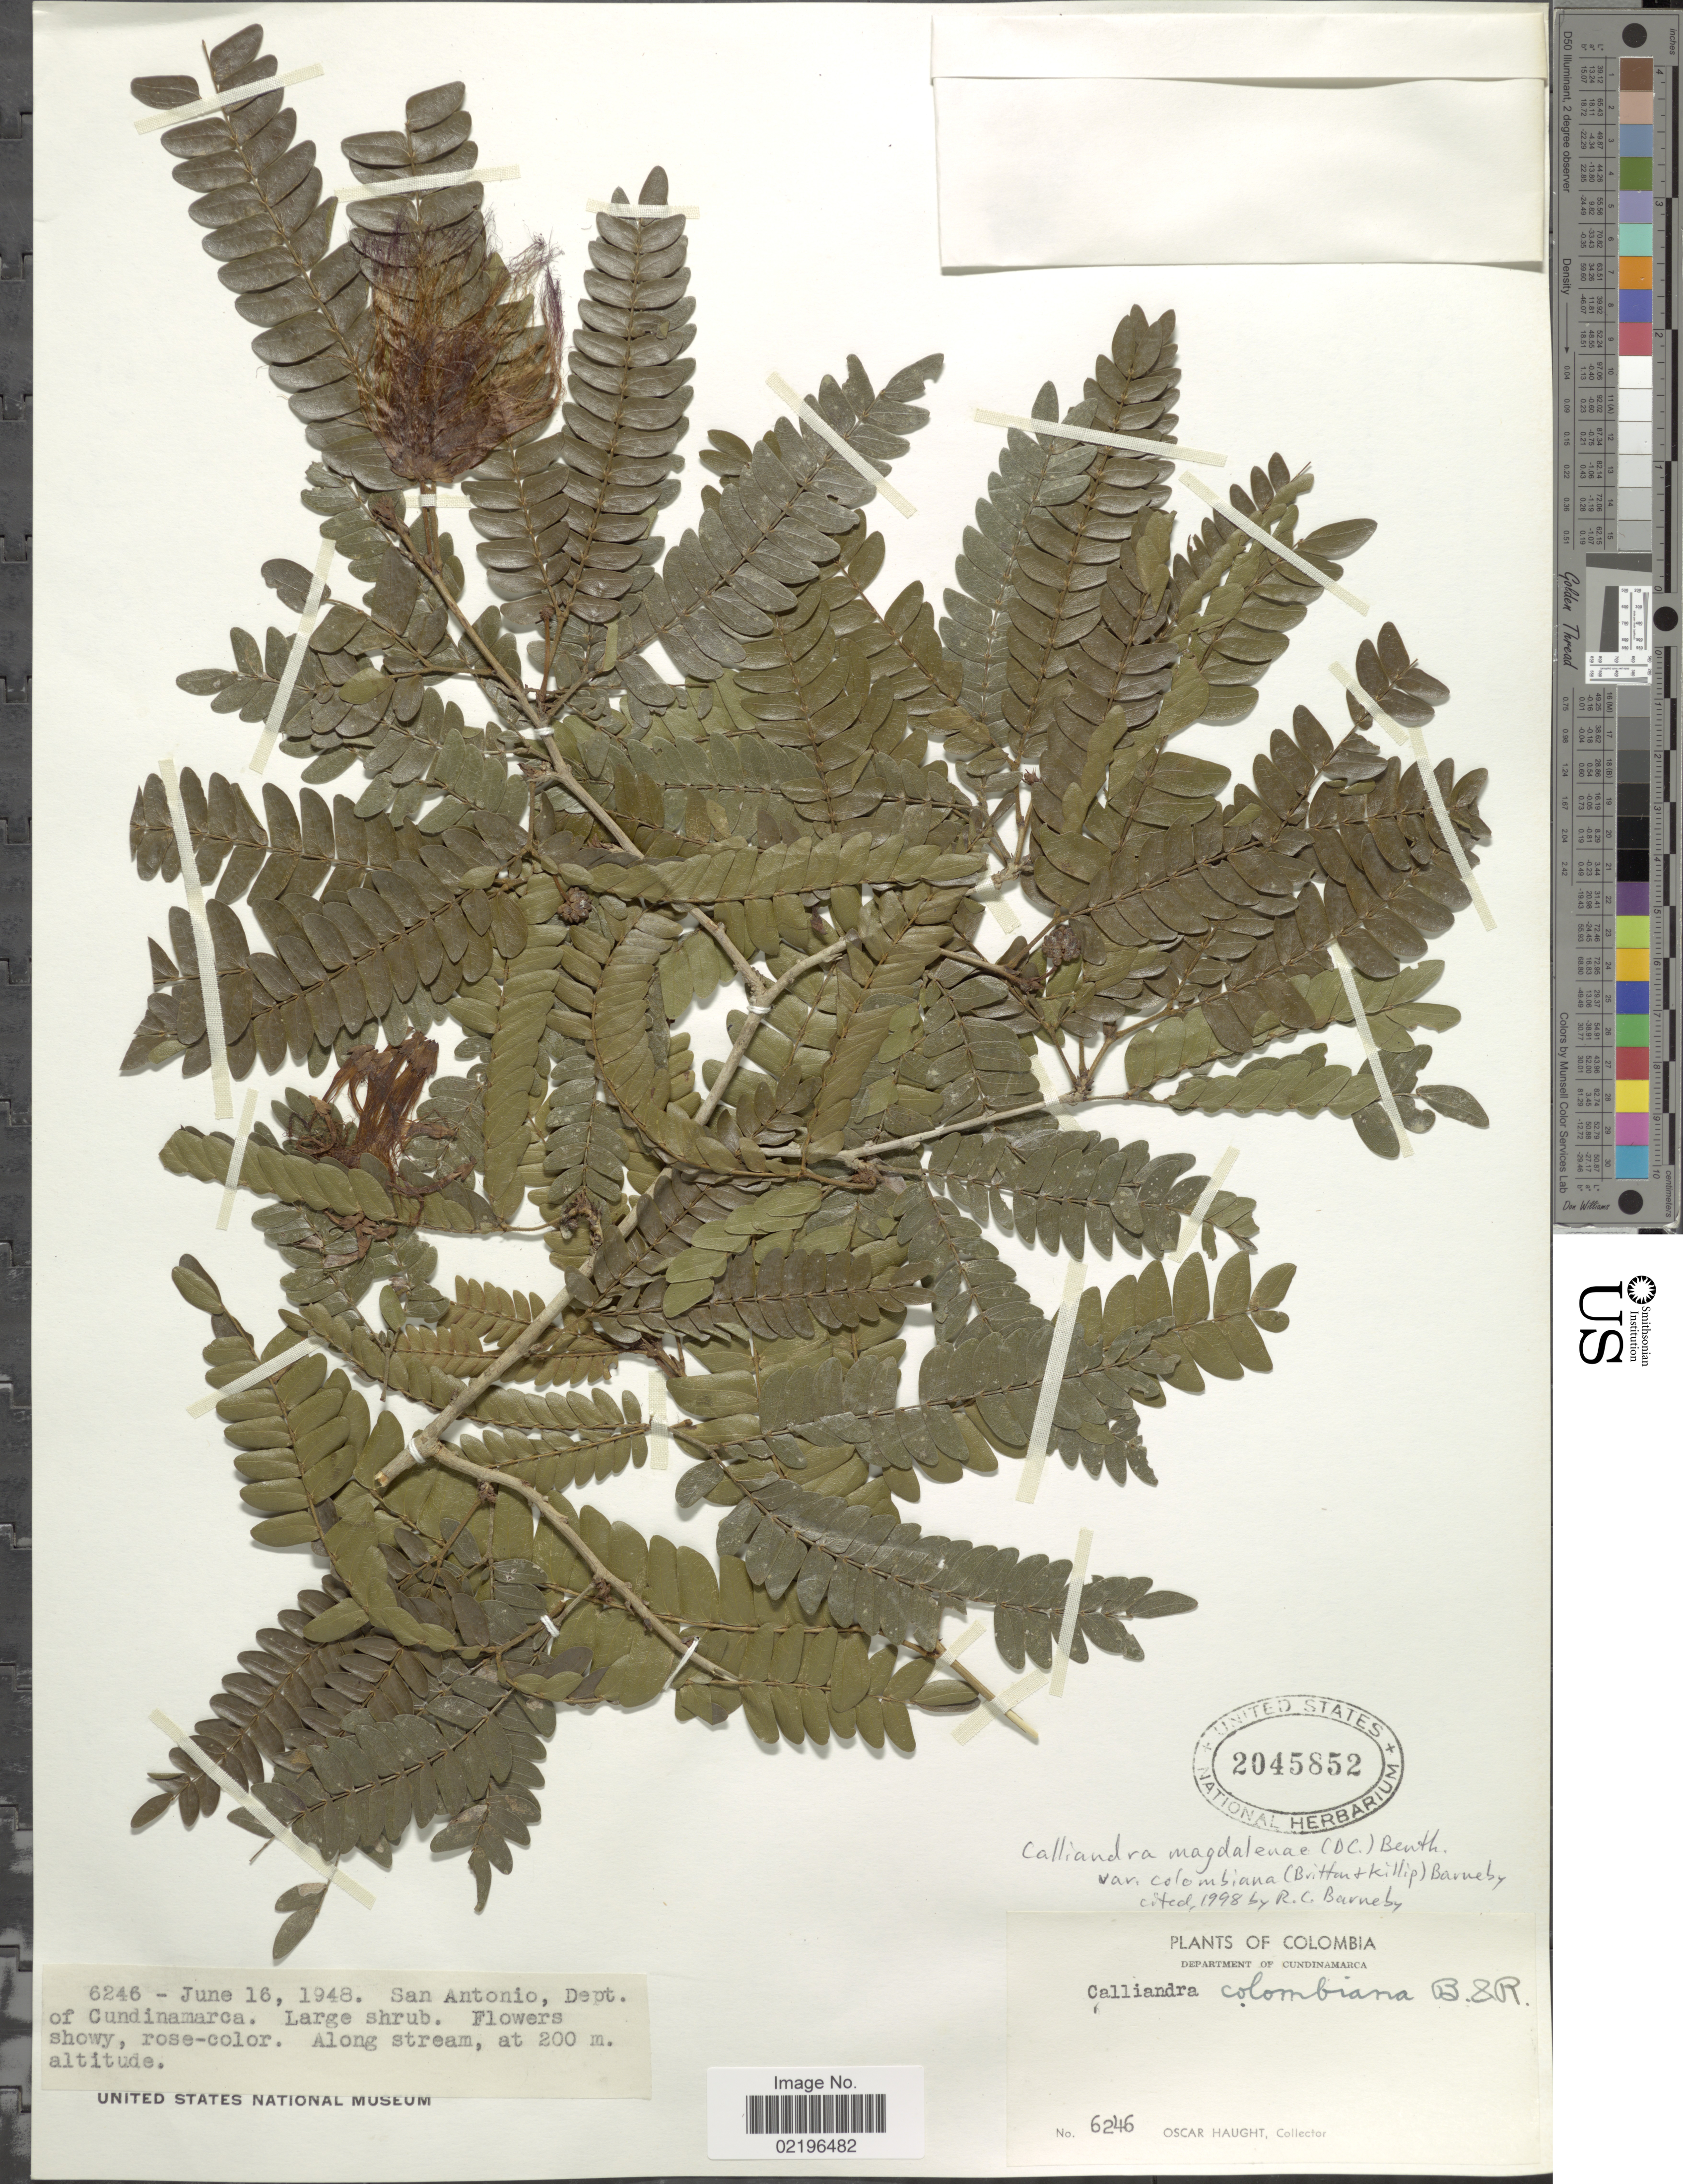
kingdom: Plantae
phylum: Tracheophyta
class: Magnoliopsida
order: Fabales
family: Fabaceae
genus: Calliandra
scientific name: Calliandra magdalenae var. colombiana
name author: (Britton & Rose) Barneby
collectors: O. L. Haught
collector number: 6246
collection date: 1948-06-16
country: Colombia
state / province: Cundinamarca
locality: San Antonio, Dept. of Cundinamarca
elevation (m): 200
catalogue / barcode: US 2045852